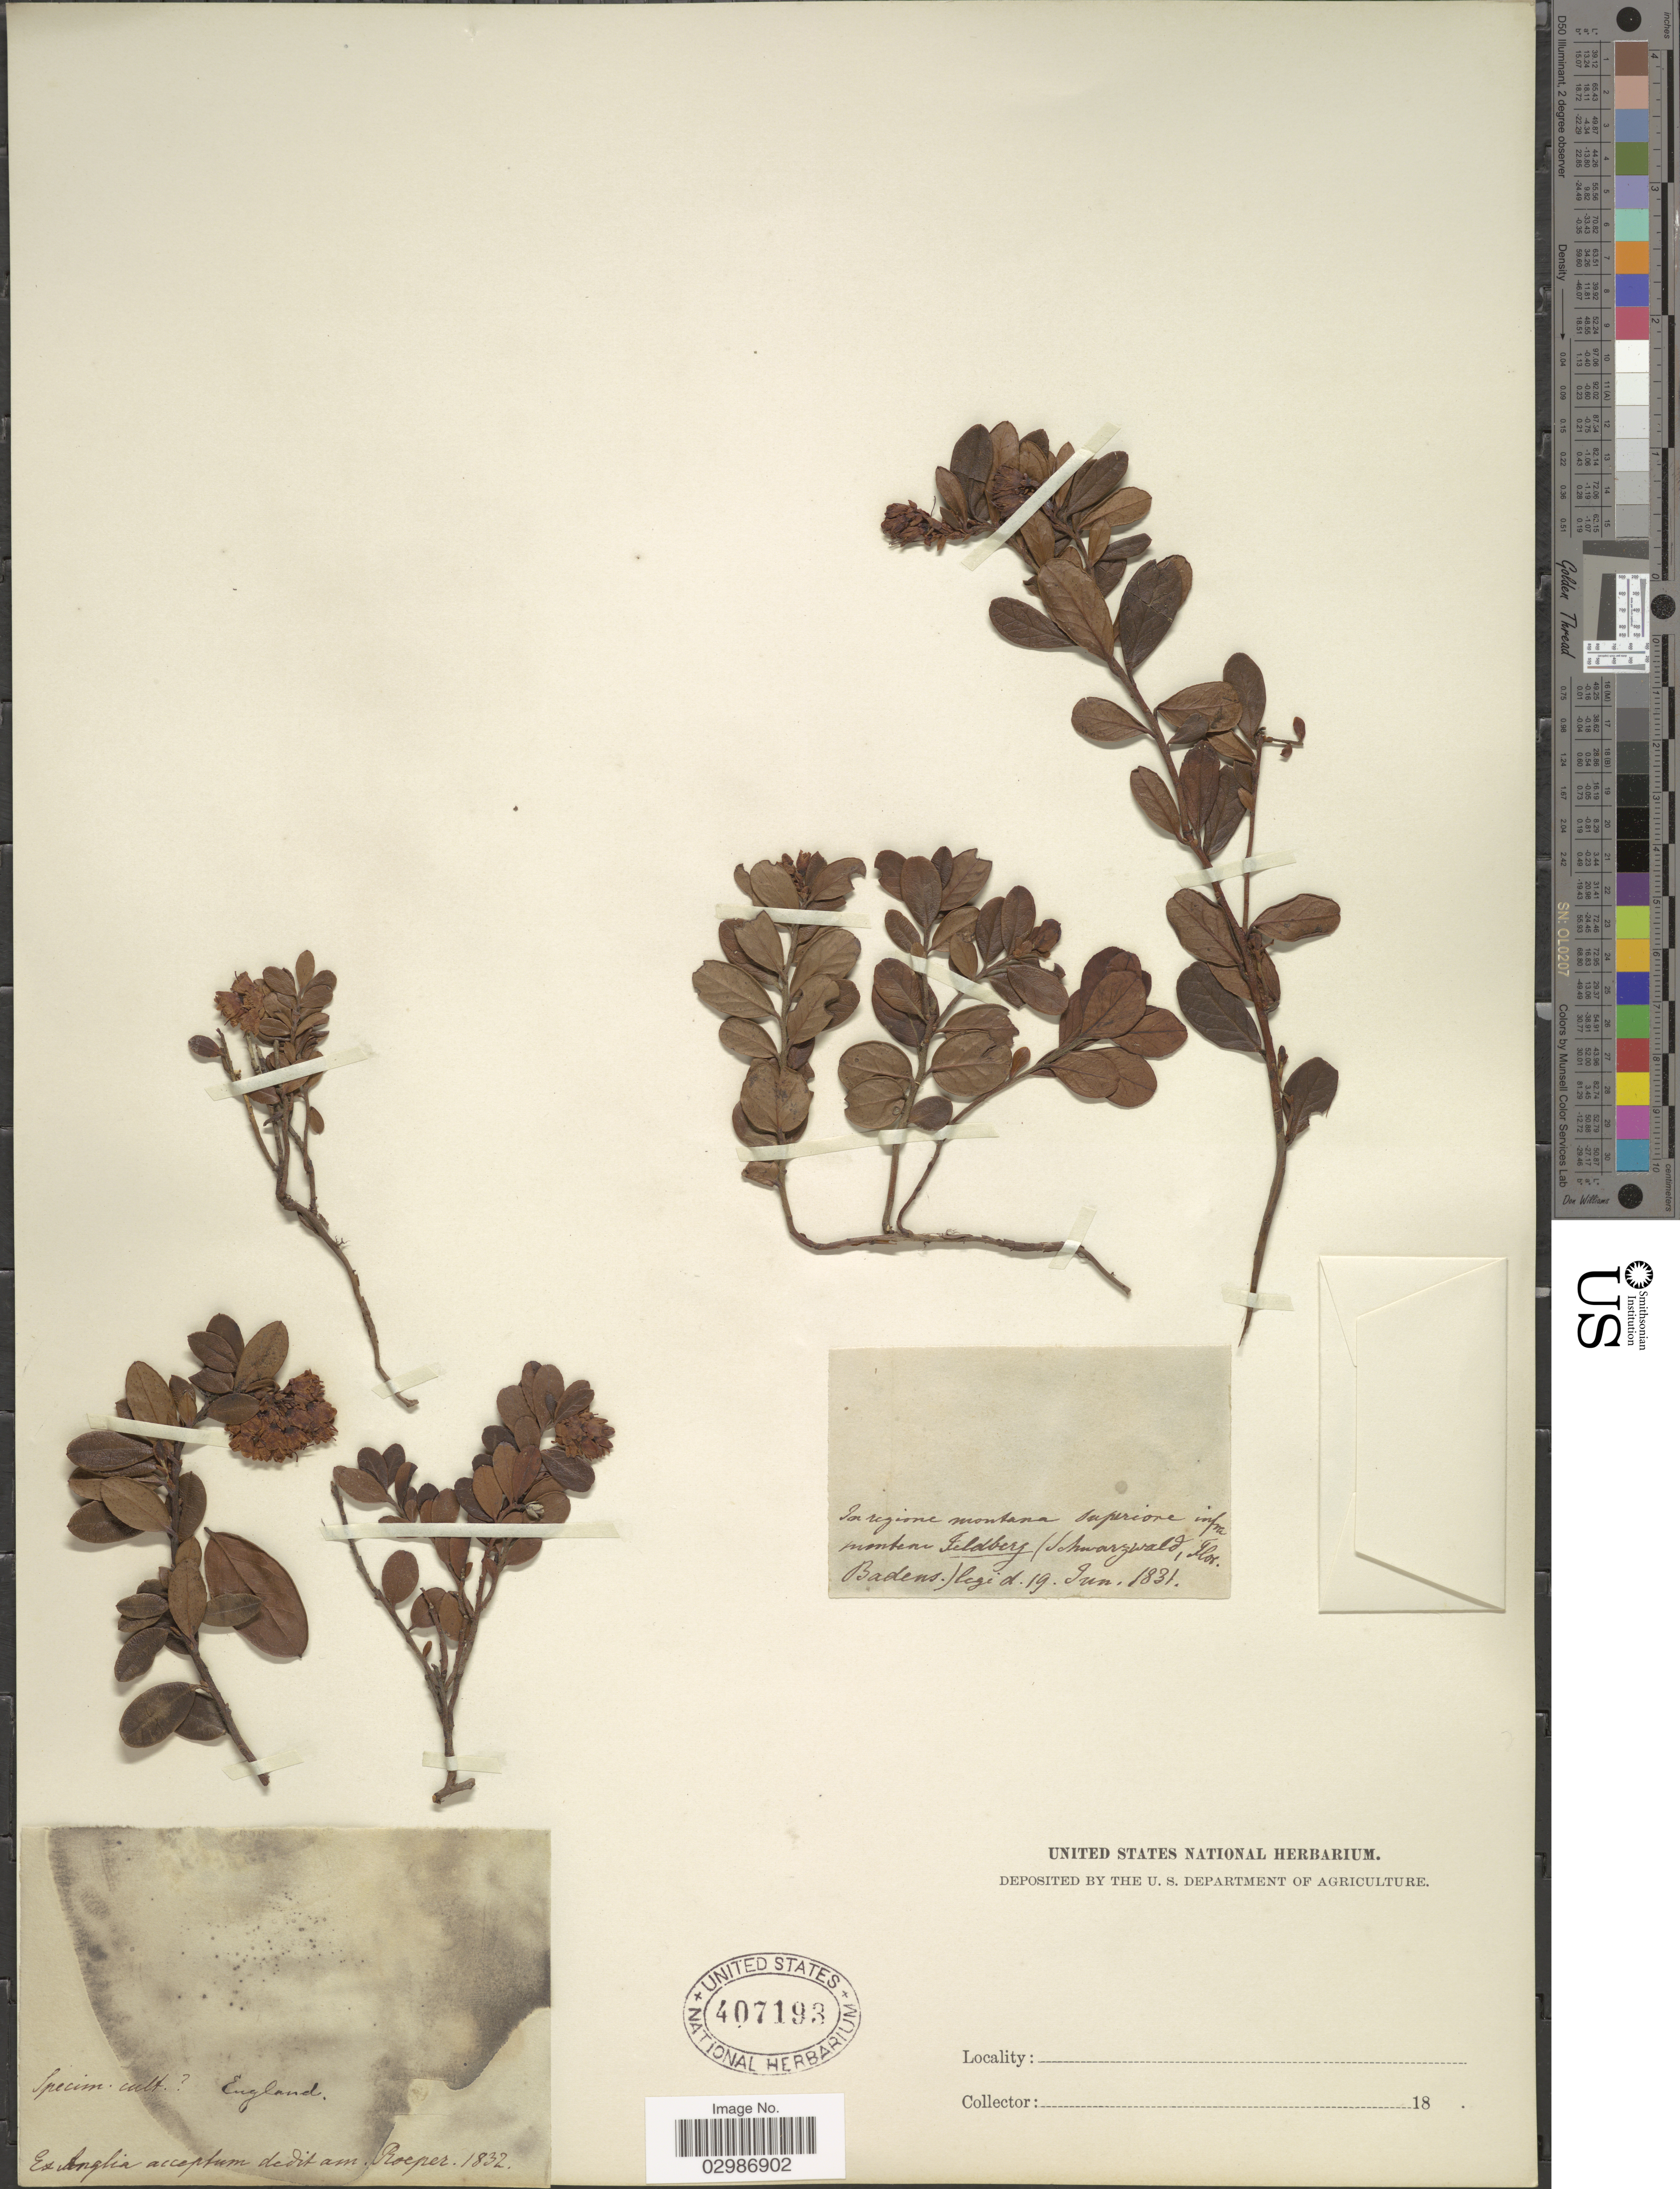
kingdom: Plantae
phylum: Tracheophyta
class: Magnoliopsida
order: Ericales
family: Ericaceae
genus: Gaylussacia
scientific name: Gaylussacia sp.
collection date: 1831-06-19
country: Germany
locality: In regione montana superione infra monten Feldberg, Badens. Schwarzwald.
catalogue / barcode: US 407193